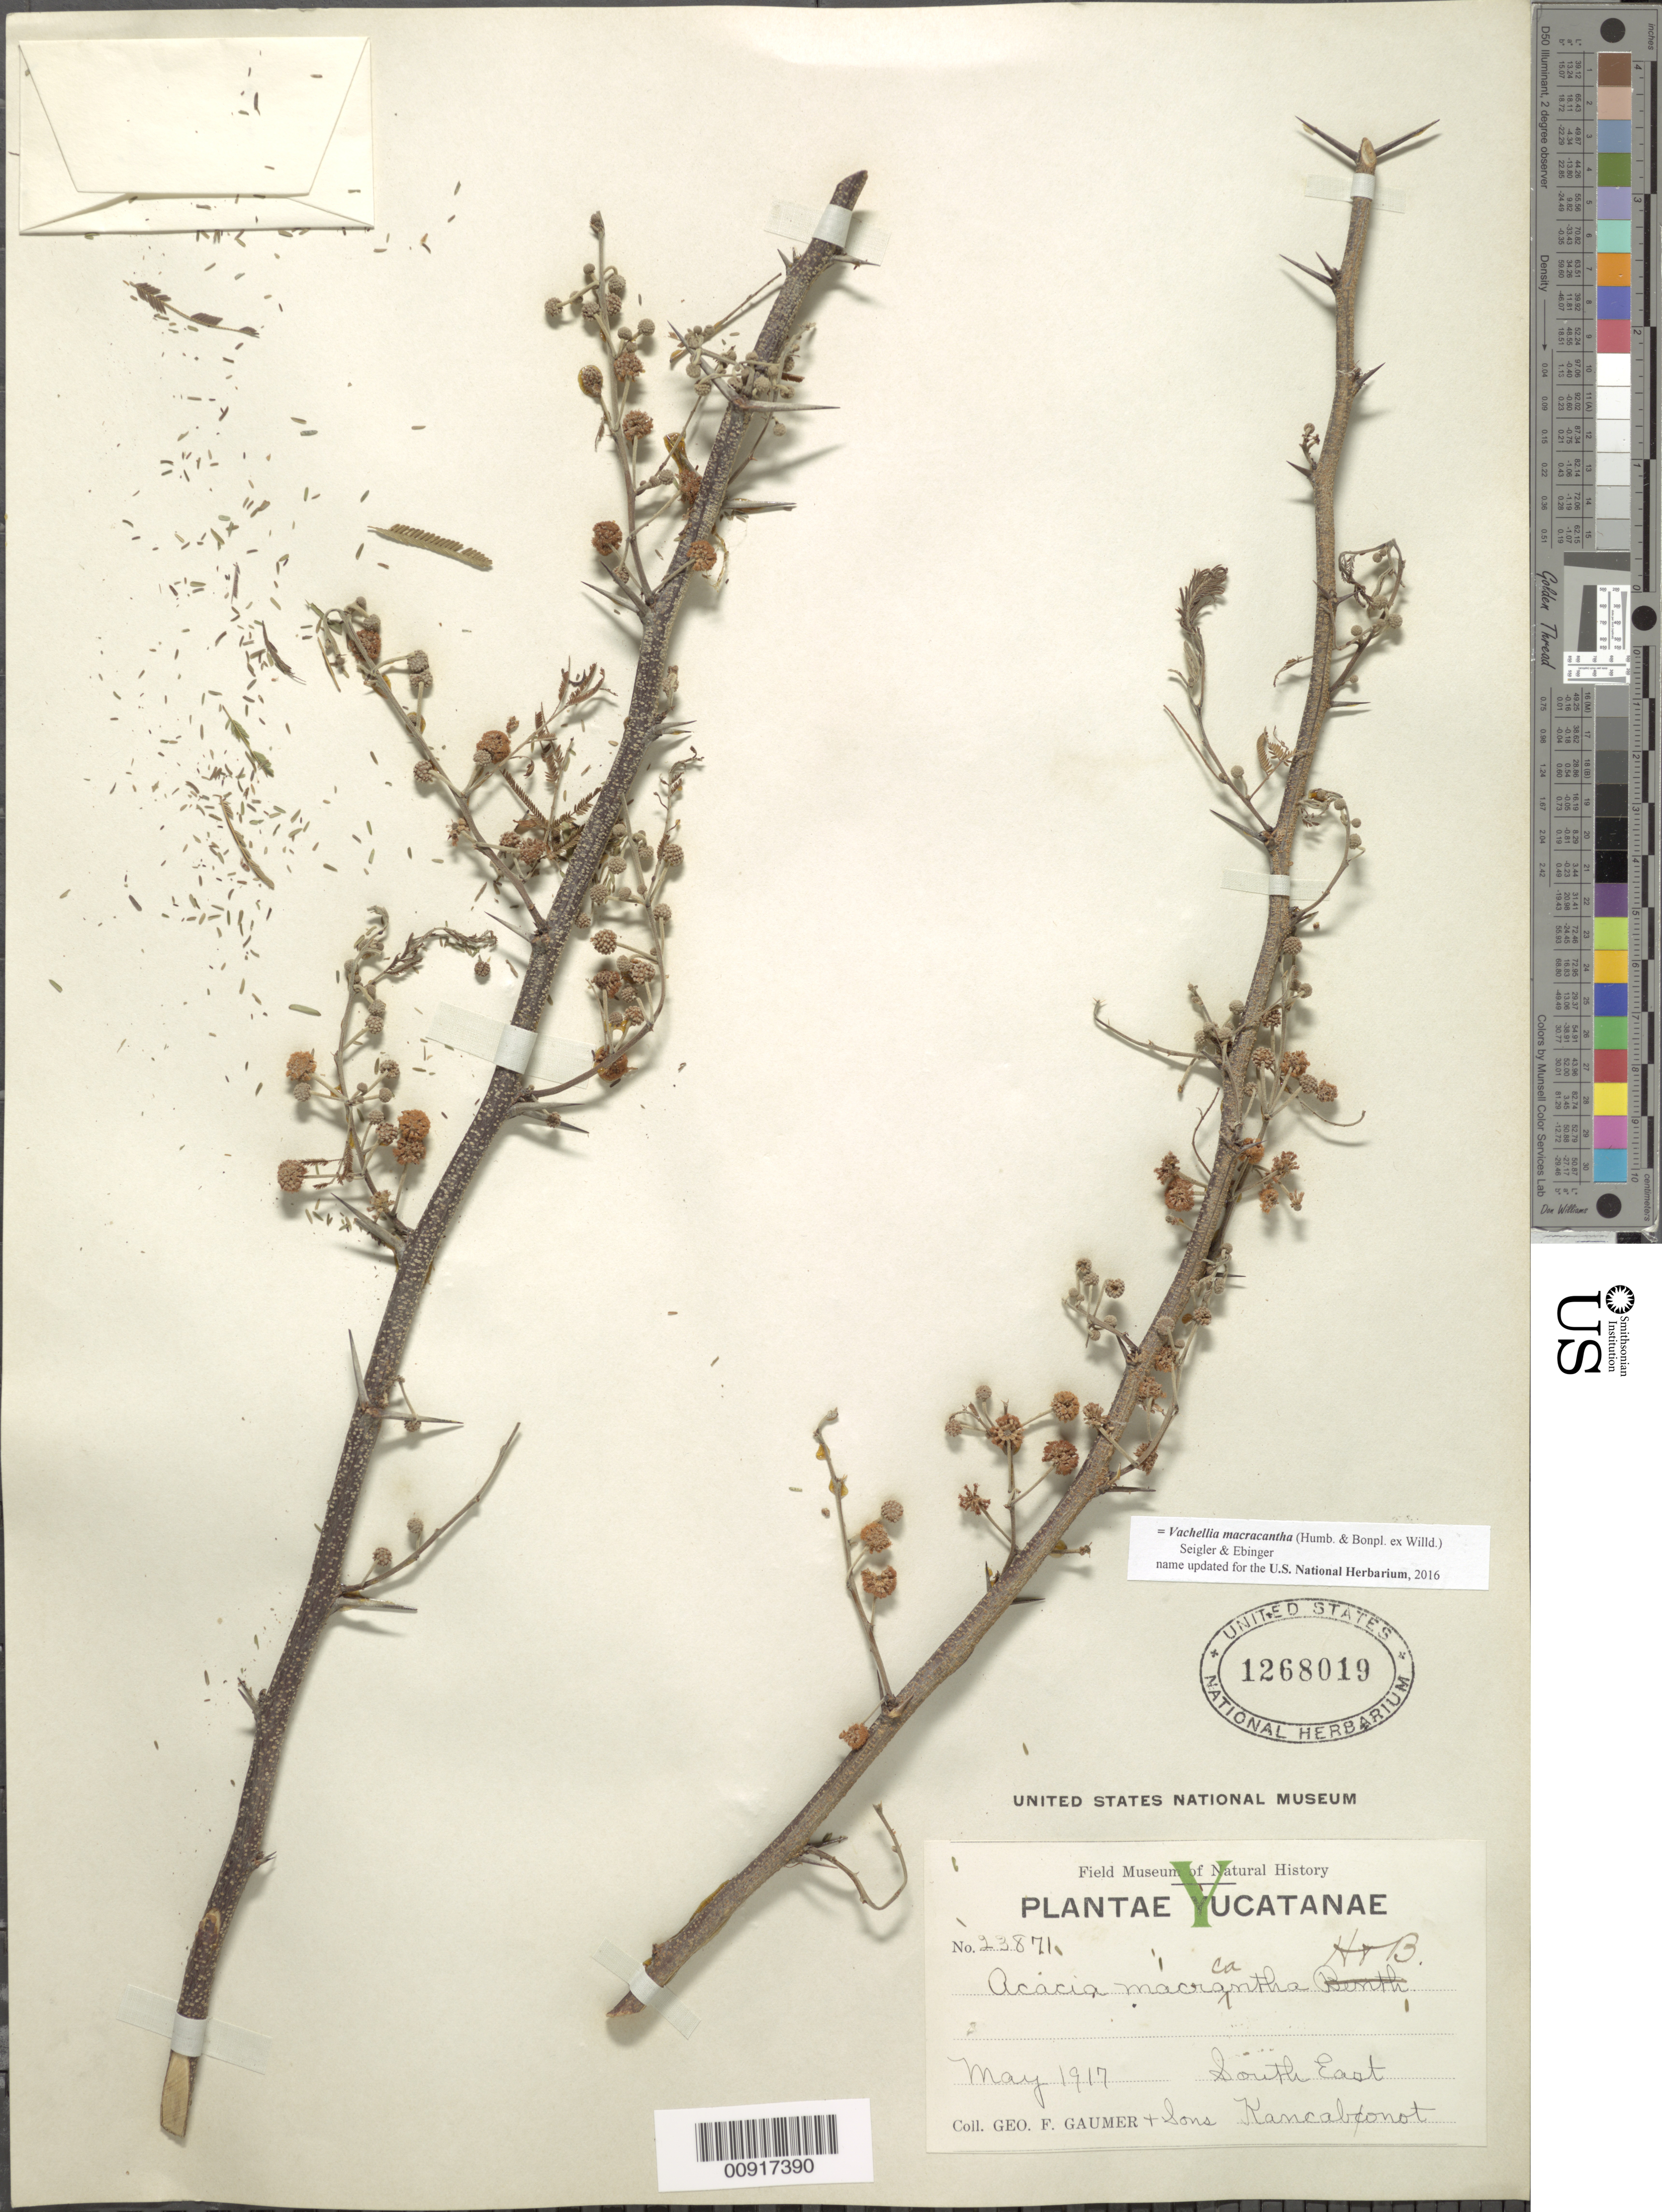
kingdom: Plantae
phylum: Tracheophyta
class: Magnoliopsida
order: Fabales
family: Fabaceae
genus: Vachellia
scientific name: Vachellia macracantha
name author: (Humb. & Bonpl. ex Willd.) Seigler & Ebinger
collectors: G. F. Gaumer & et al.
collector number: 23871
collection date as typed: May 1917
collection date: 1917-05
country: Mexico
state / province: Yucatán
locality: South East Kancabonot.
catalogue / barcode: US 1268019